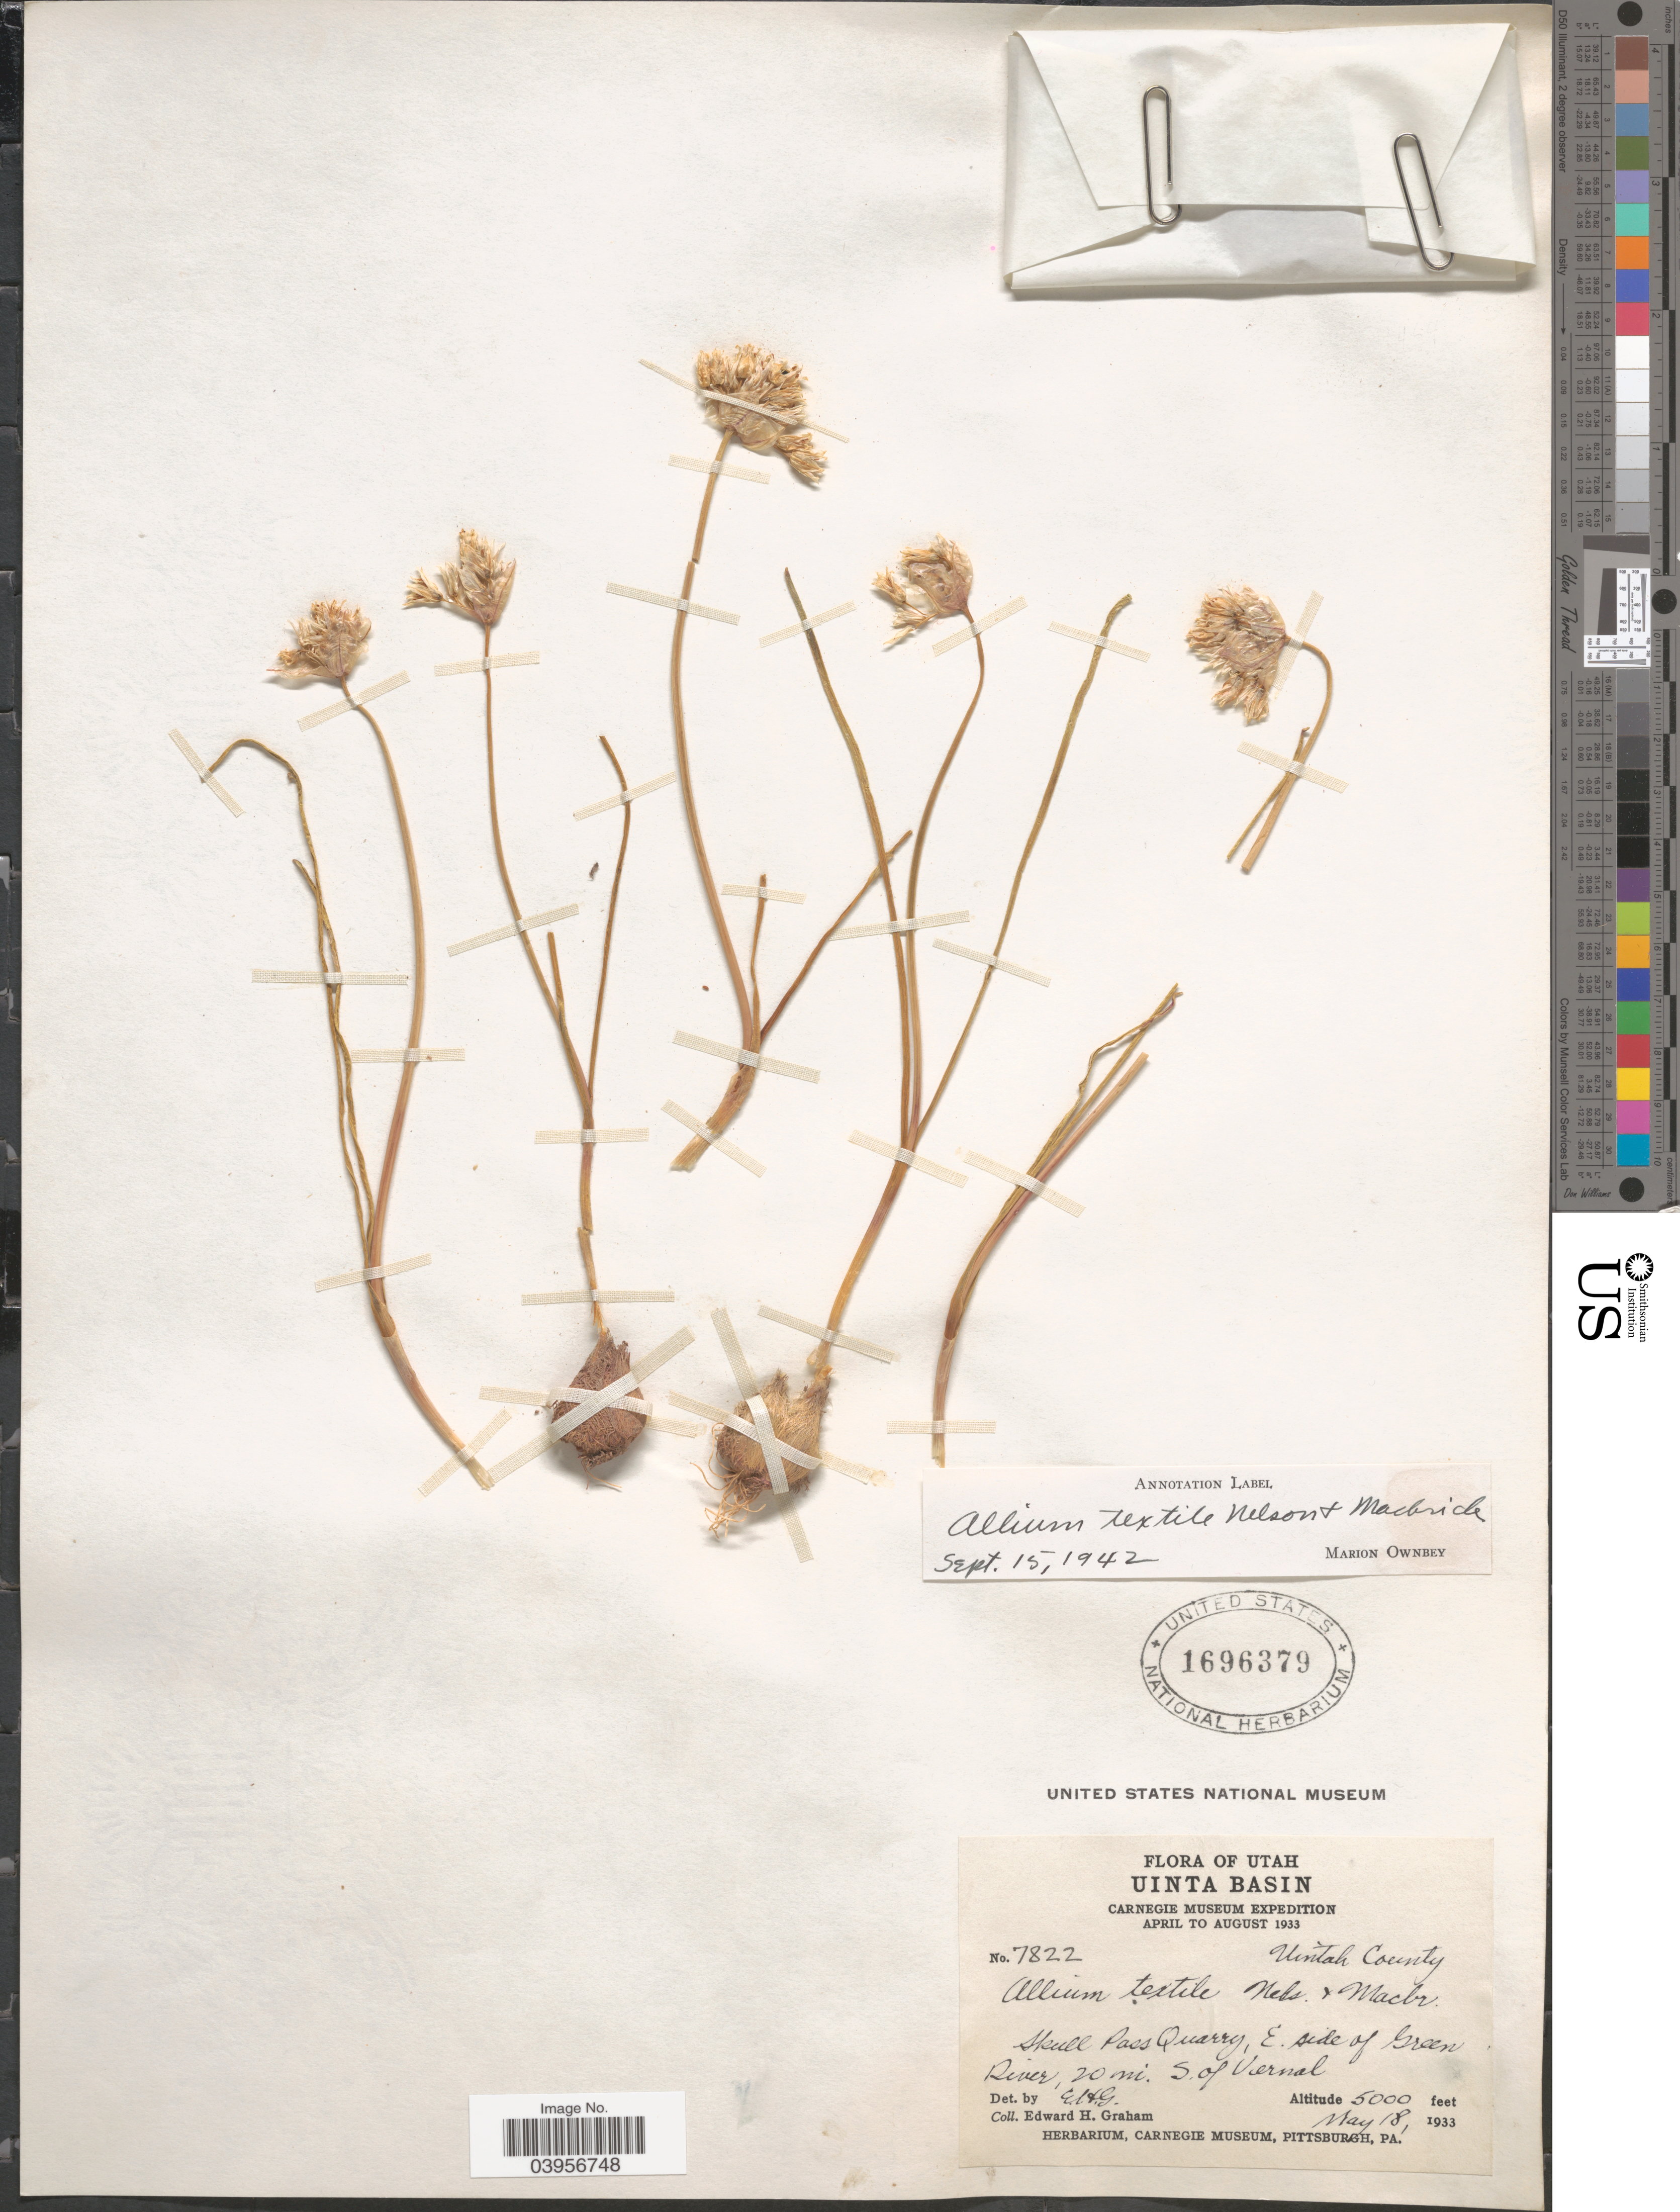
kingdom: Plantae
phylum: Tracheophyta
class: Liliopsida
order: Asparagales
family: Amaryllidaceae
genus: Allium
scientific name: Allium textile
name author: A. Nelson & J.F. Macbr.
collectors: E. H. Graham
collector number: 7822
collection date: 1933-05-18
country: United States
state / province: Utah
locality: Uinta Basin. Uintah County. Skull Pass Quarry, E. side of Green River, 20 mi. S. of Vernal.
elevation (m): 1524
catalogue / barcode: US 1696379